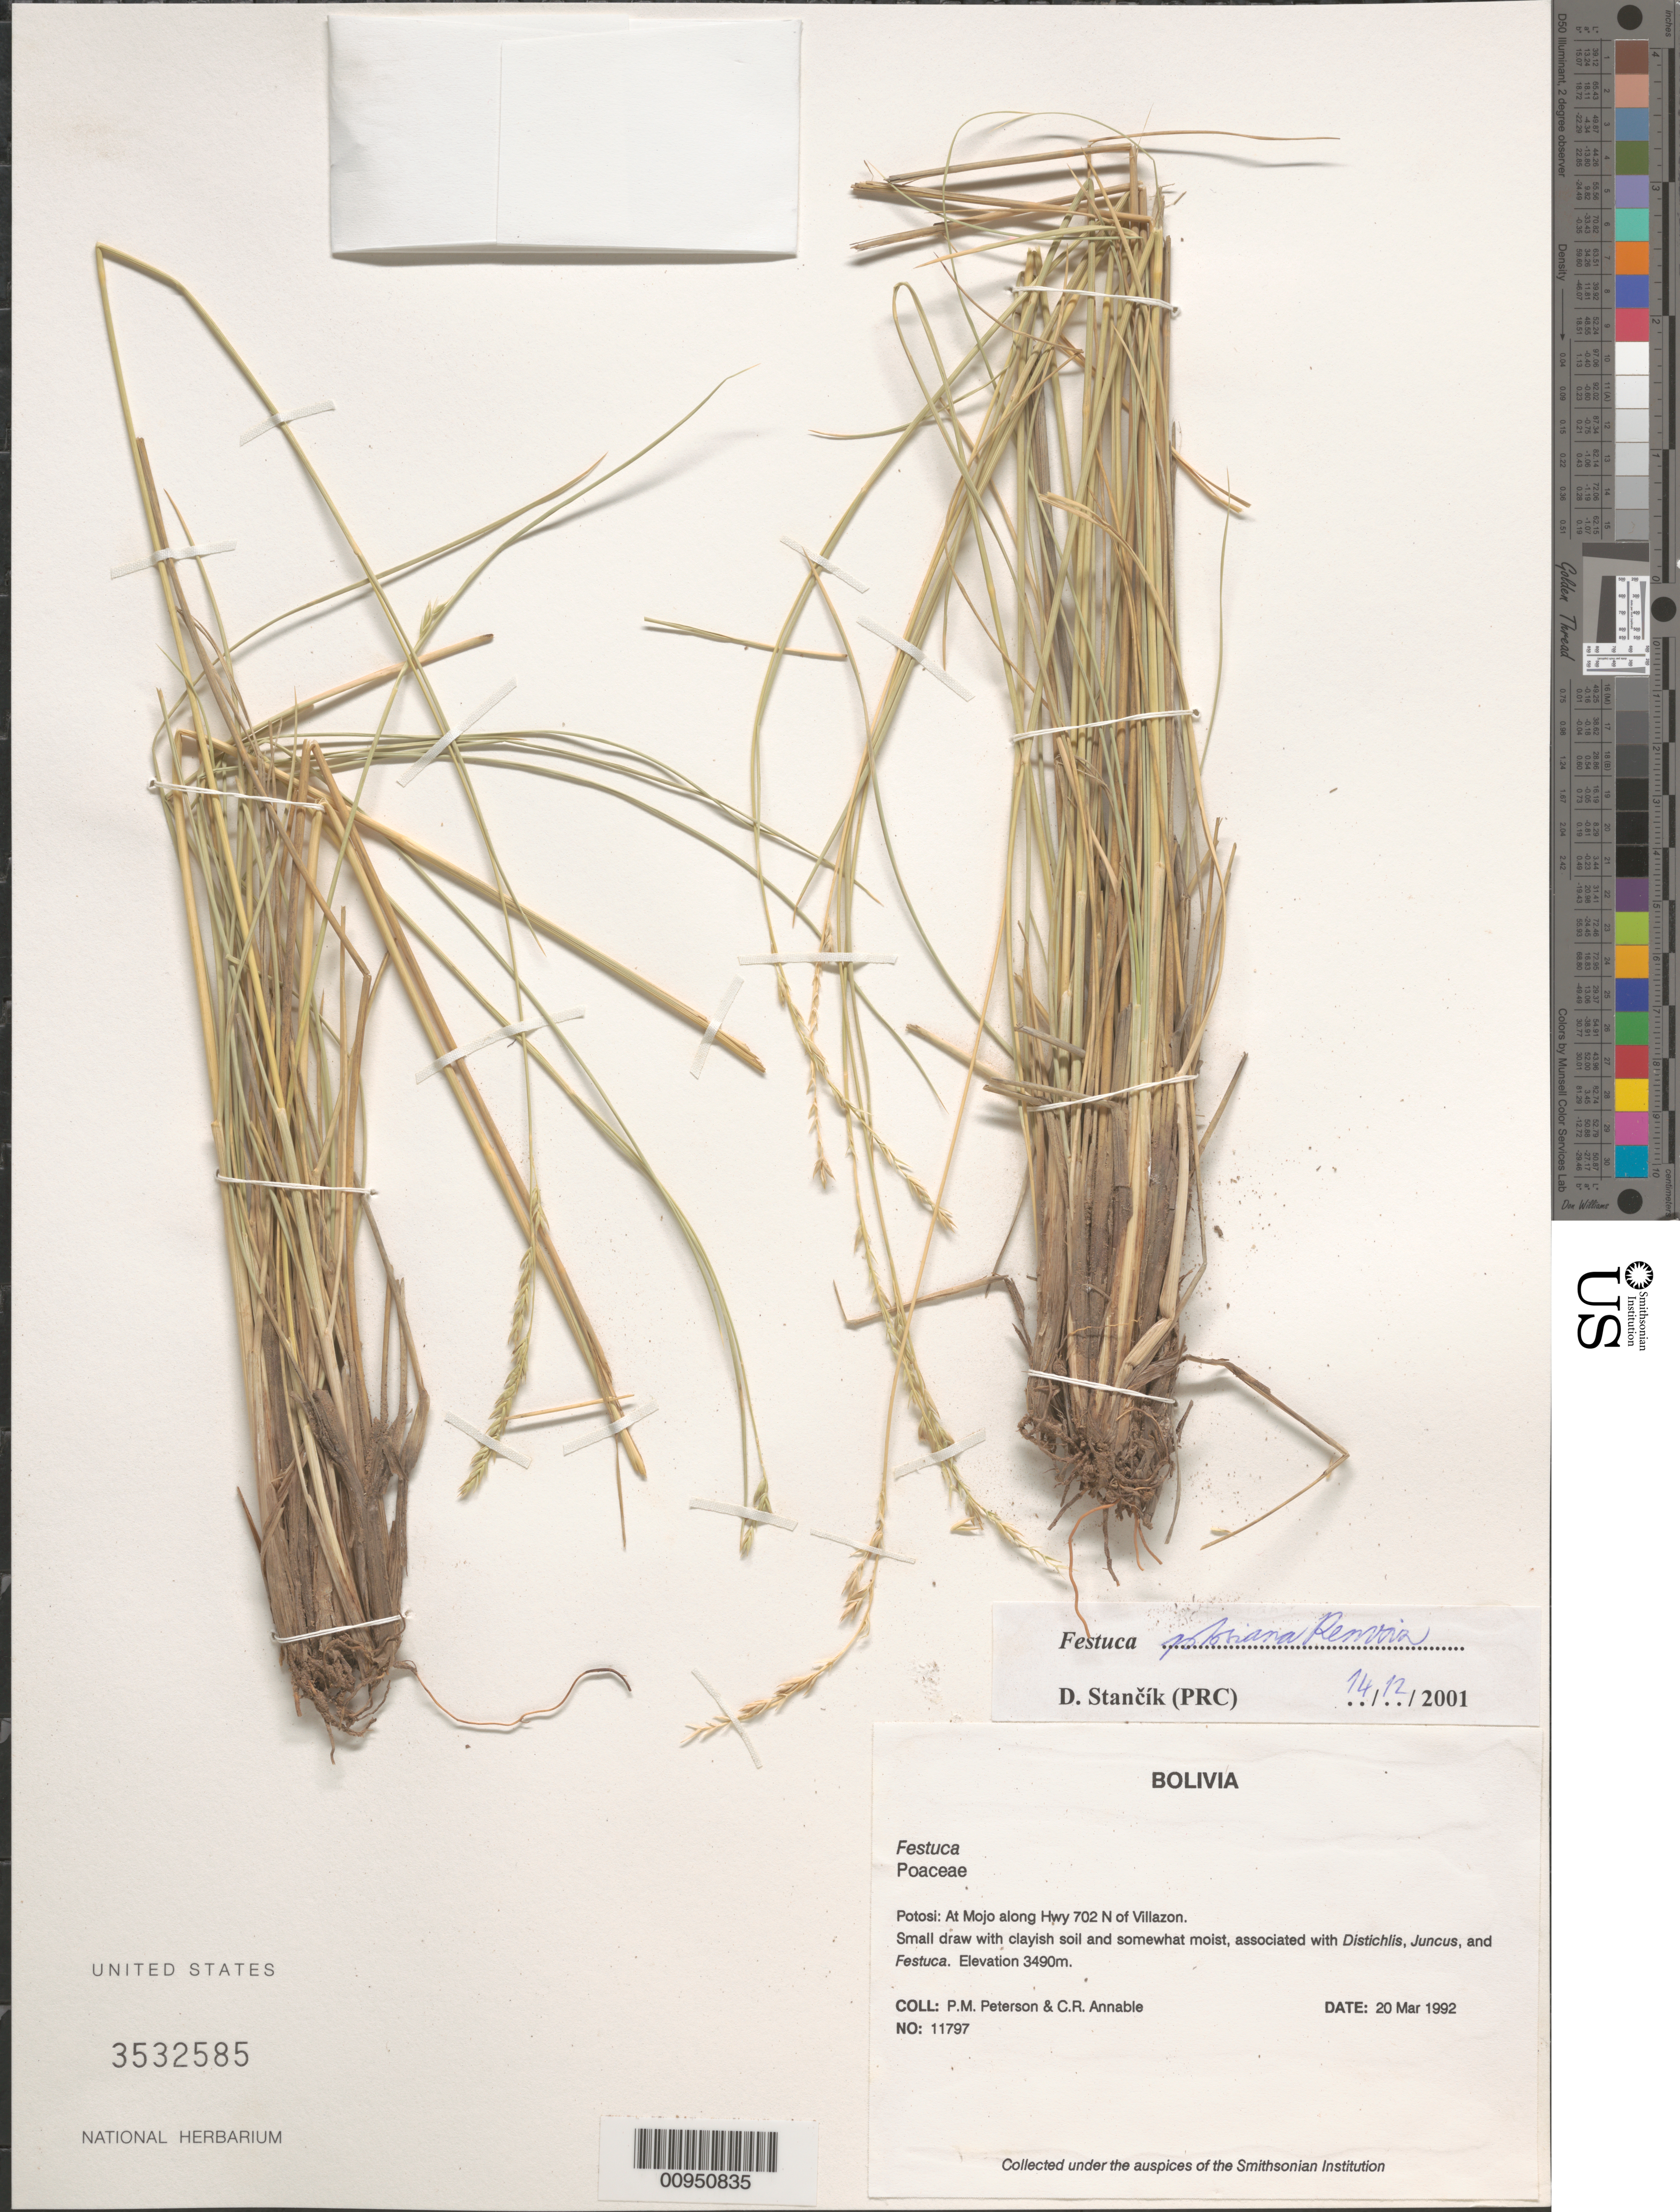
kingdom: Plantae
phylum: Tracheophyta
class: Liliopsida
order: Poales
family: Poaceae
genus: Festuca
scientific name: Festuca potosiana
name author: Renvoize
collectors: P. M. Peterson & C. R. Annable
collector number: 11797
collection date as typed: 20 Mar 1992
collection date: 1992-03-20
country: Bolivia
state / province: Potosi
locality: At Mojo along Hwy 702 N of Villazon.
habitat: Small draw with clayish soil and somewhat moist, associated with Distichlis, Juncus, and Festuca.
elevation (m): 3490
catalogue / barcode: US 3532585